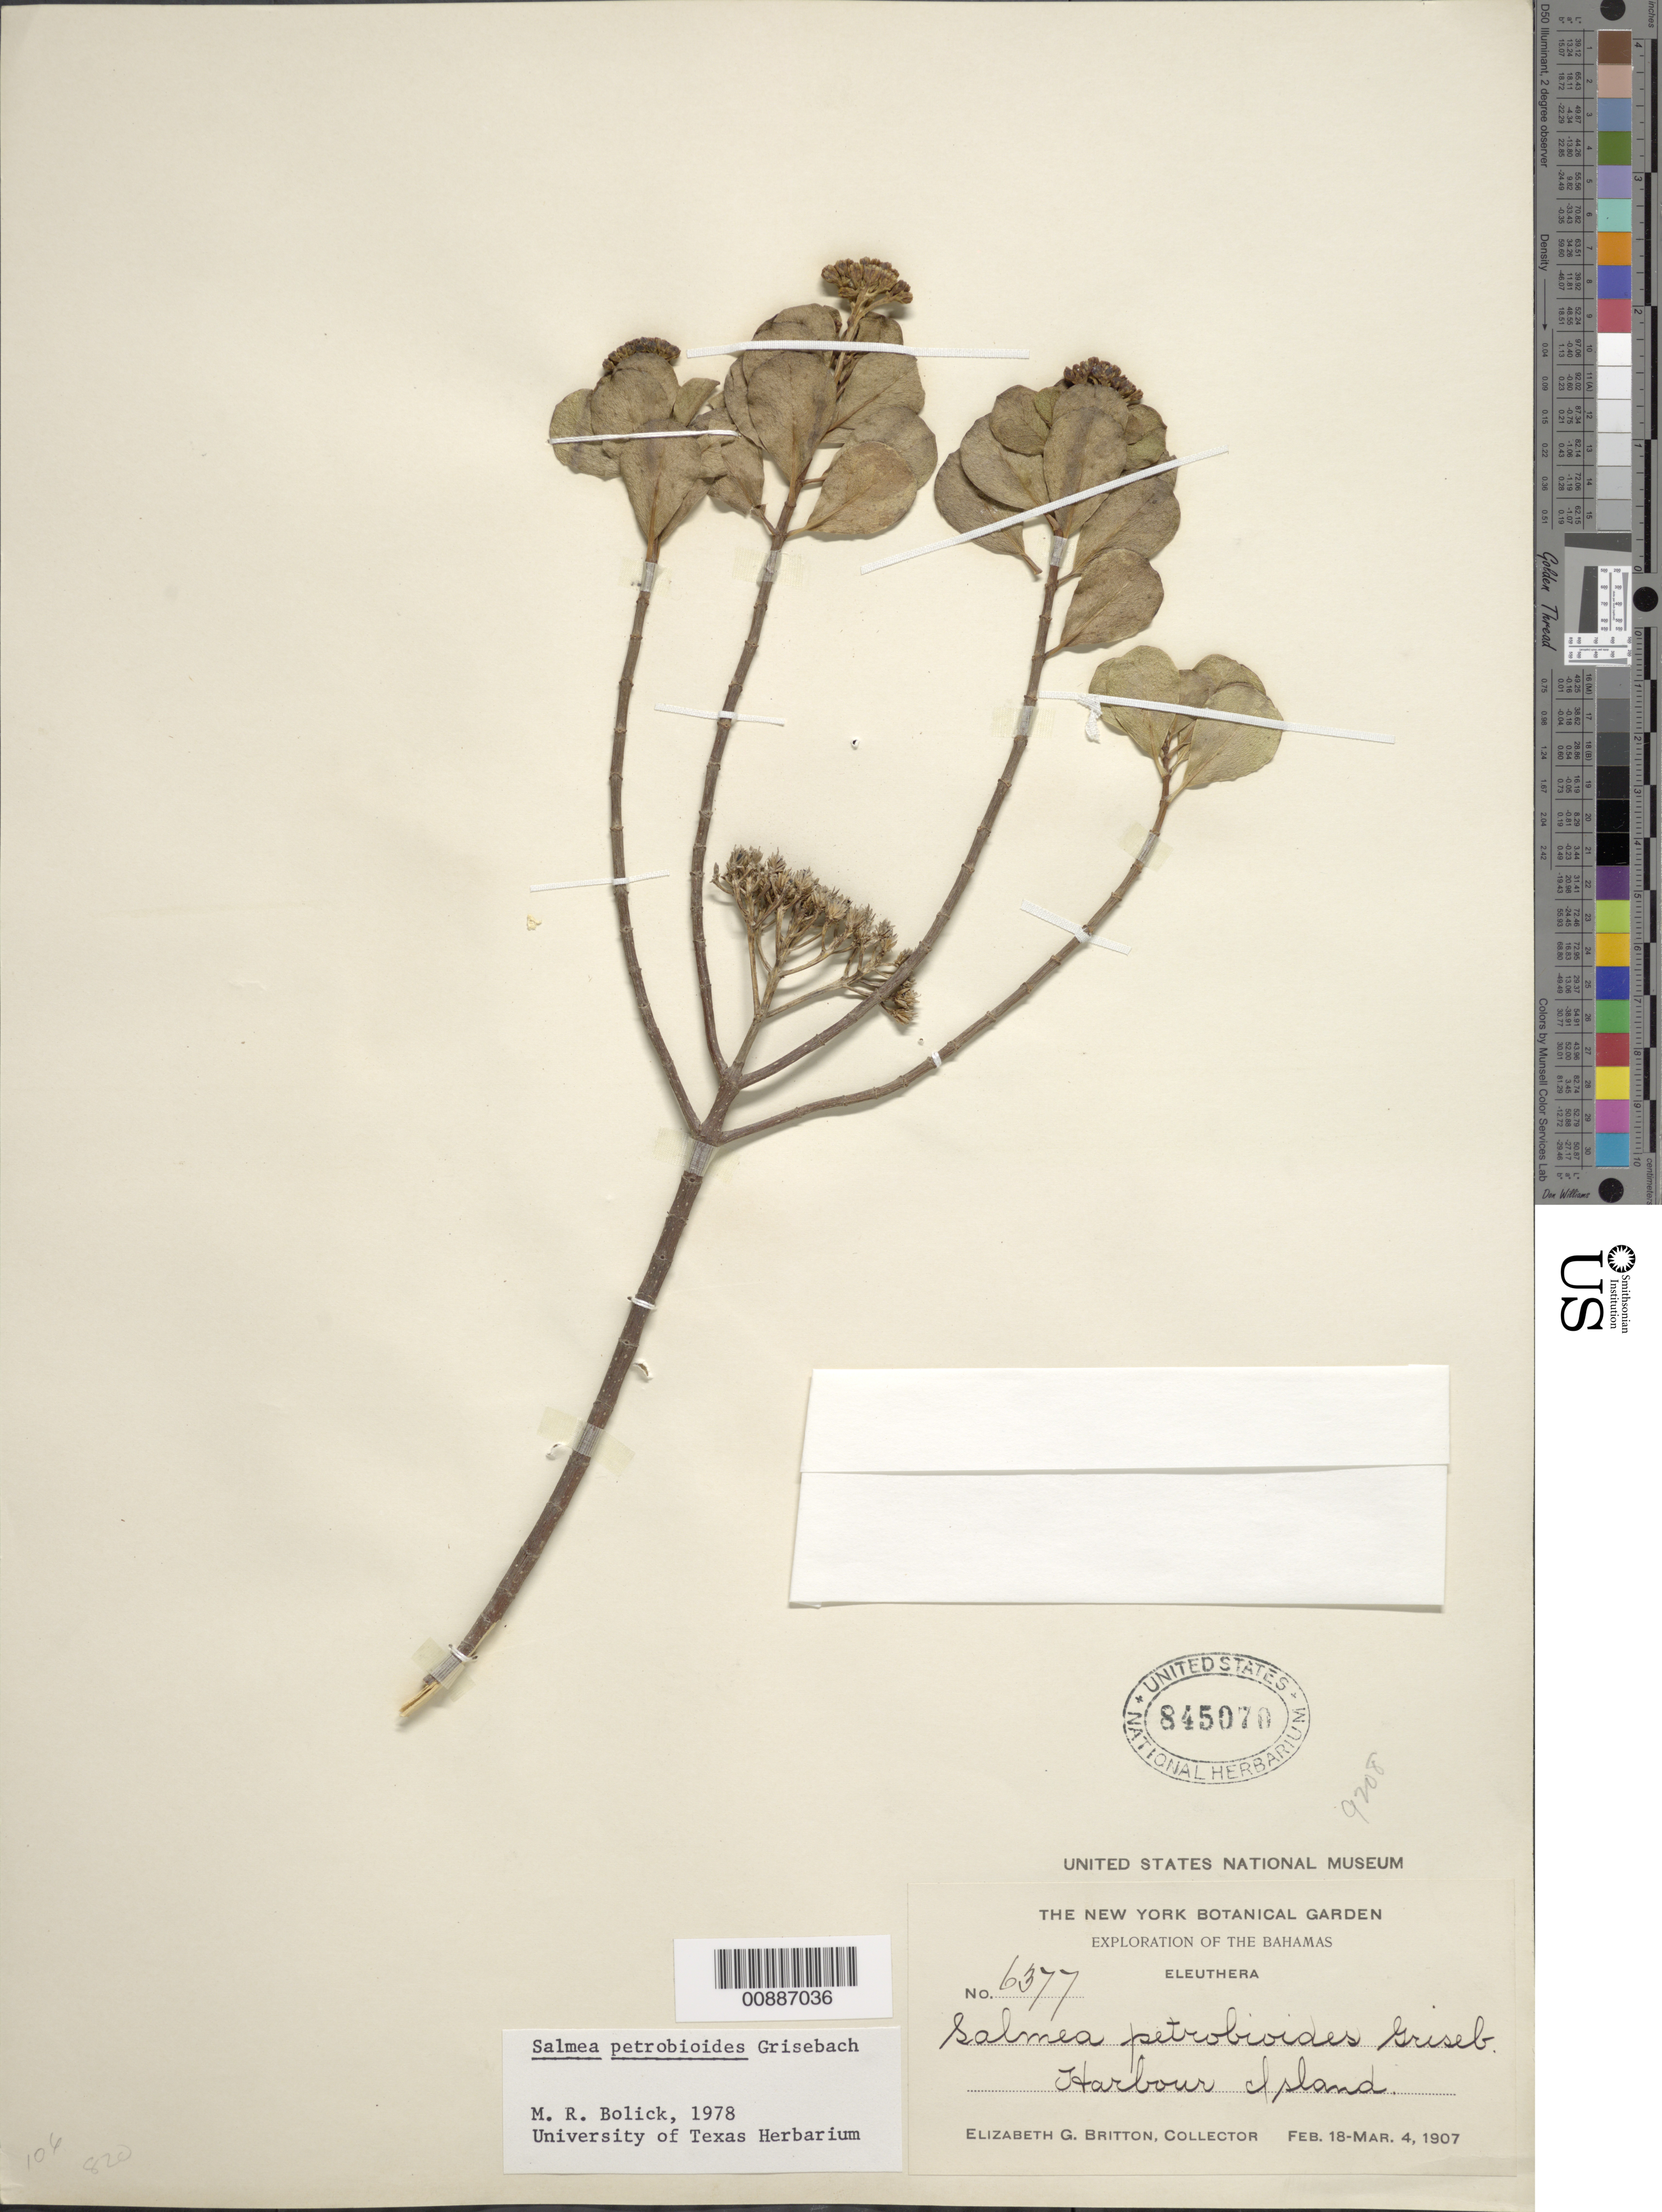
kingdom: Plantae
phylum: Tracheophyta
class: Magnoliopsida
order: Asterales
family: Asteraceae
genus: Salmea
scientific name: Salmea petrobioides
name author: Griseb.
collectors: E. G. Britton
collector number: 6377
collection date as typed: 18 Feb 1907 to 04 Mar 1907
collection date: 1907-02-18/1907-03-04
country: Bahamas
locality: Harbour Island. Eleuthera.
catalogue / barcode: US 845070